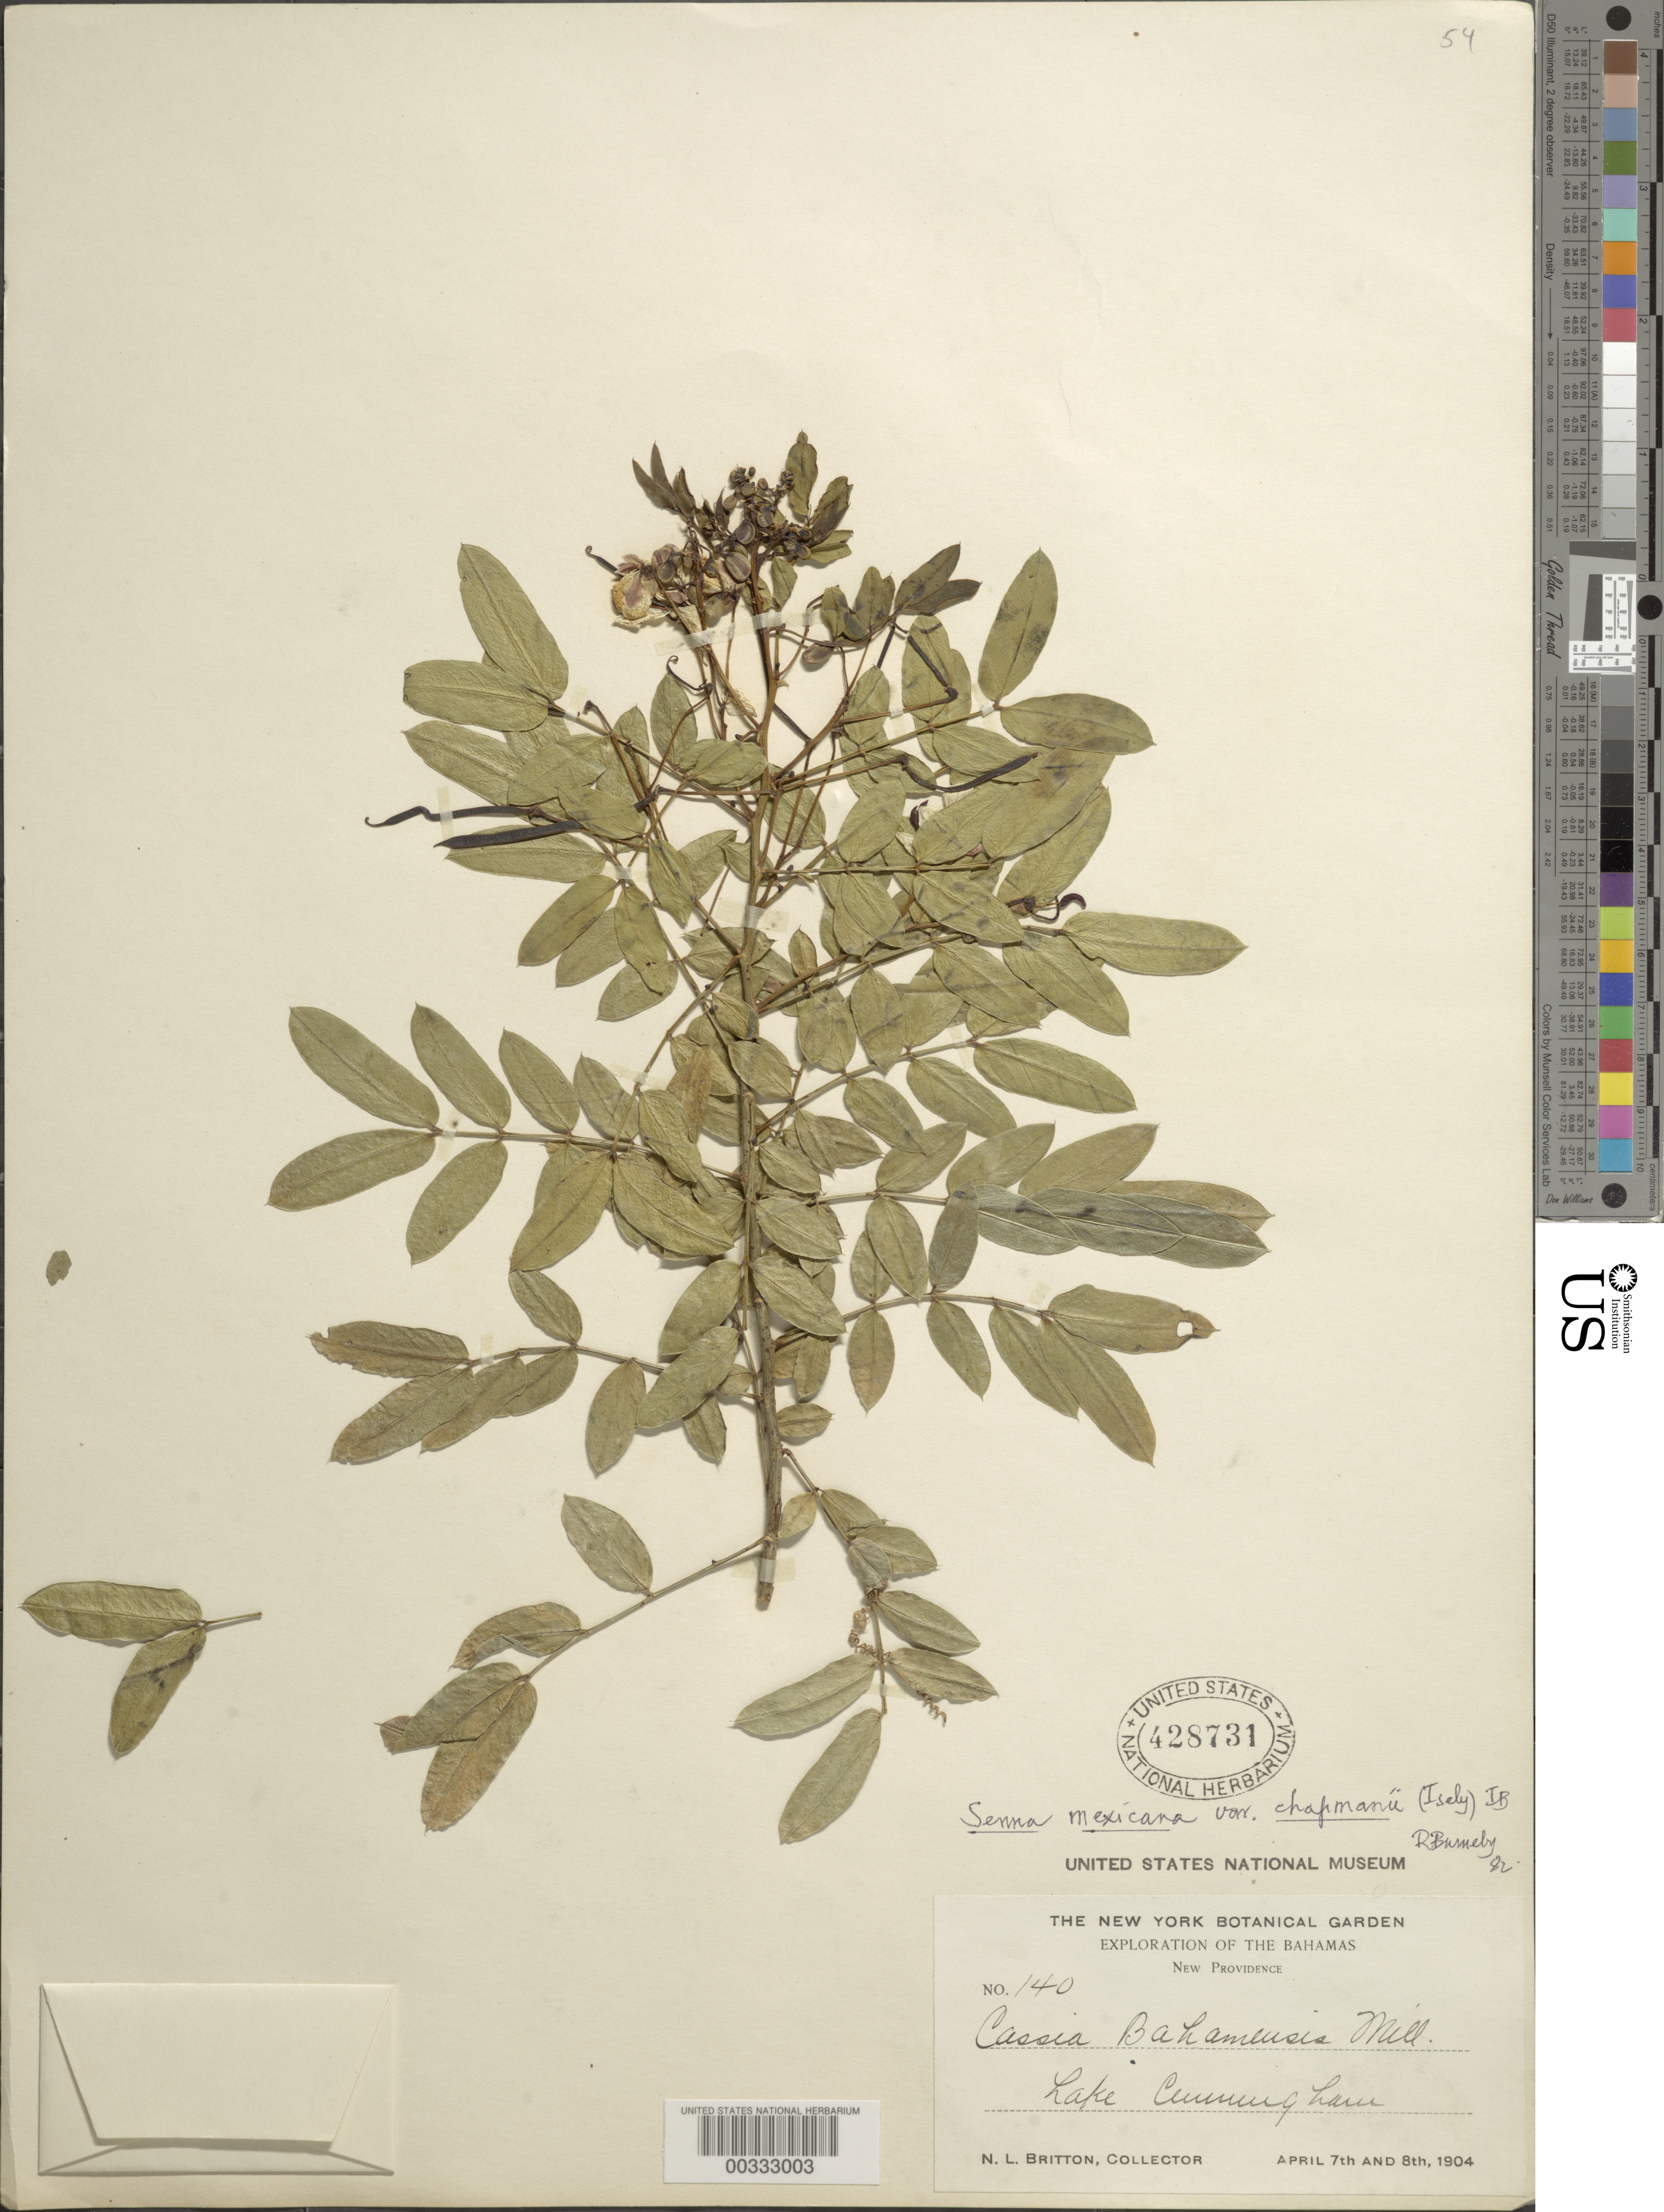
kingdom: Plantae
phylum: Tracheophyta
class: Magnoliopsida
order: Fabales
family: Fabaceae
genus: Senna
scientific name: Senna mexicana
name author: (Jacq.) H.S. Irwin & Barneby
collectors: N. Britton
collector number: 140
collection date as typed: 07 Apr 1904 to 08 Apr 1904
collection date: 1904-04-07/1904-04-08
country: Bahamas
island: New Providence Island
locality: Lake cunningham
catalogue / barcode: US 428731